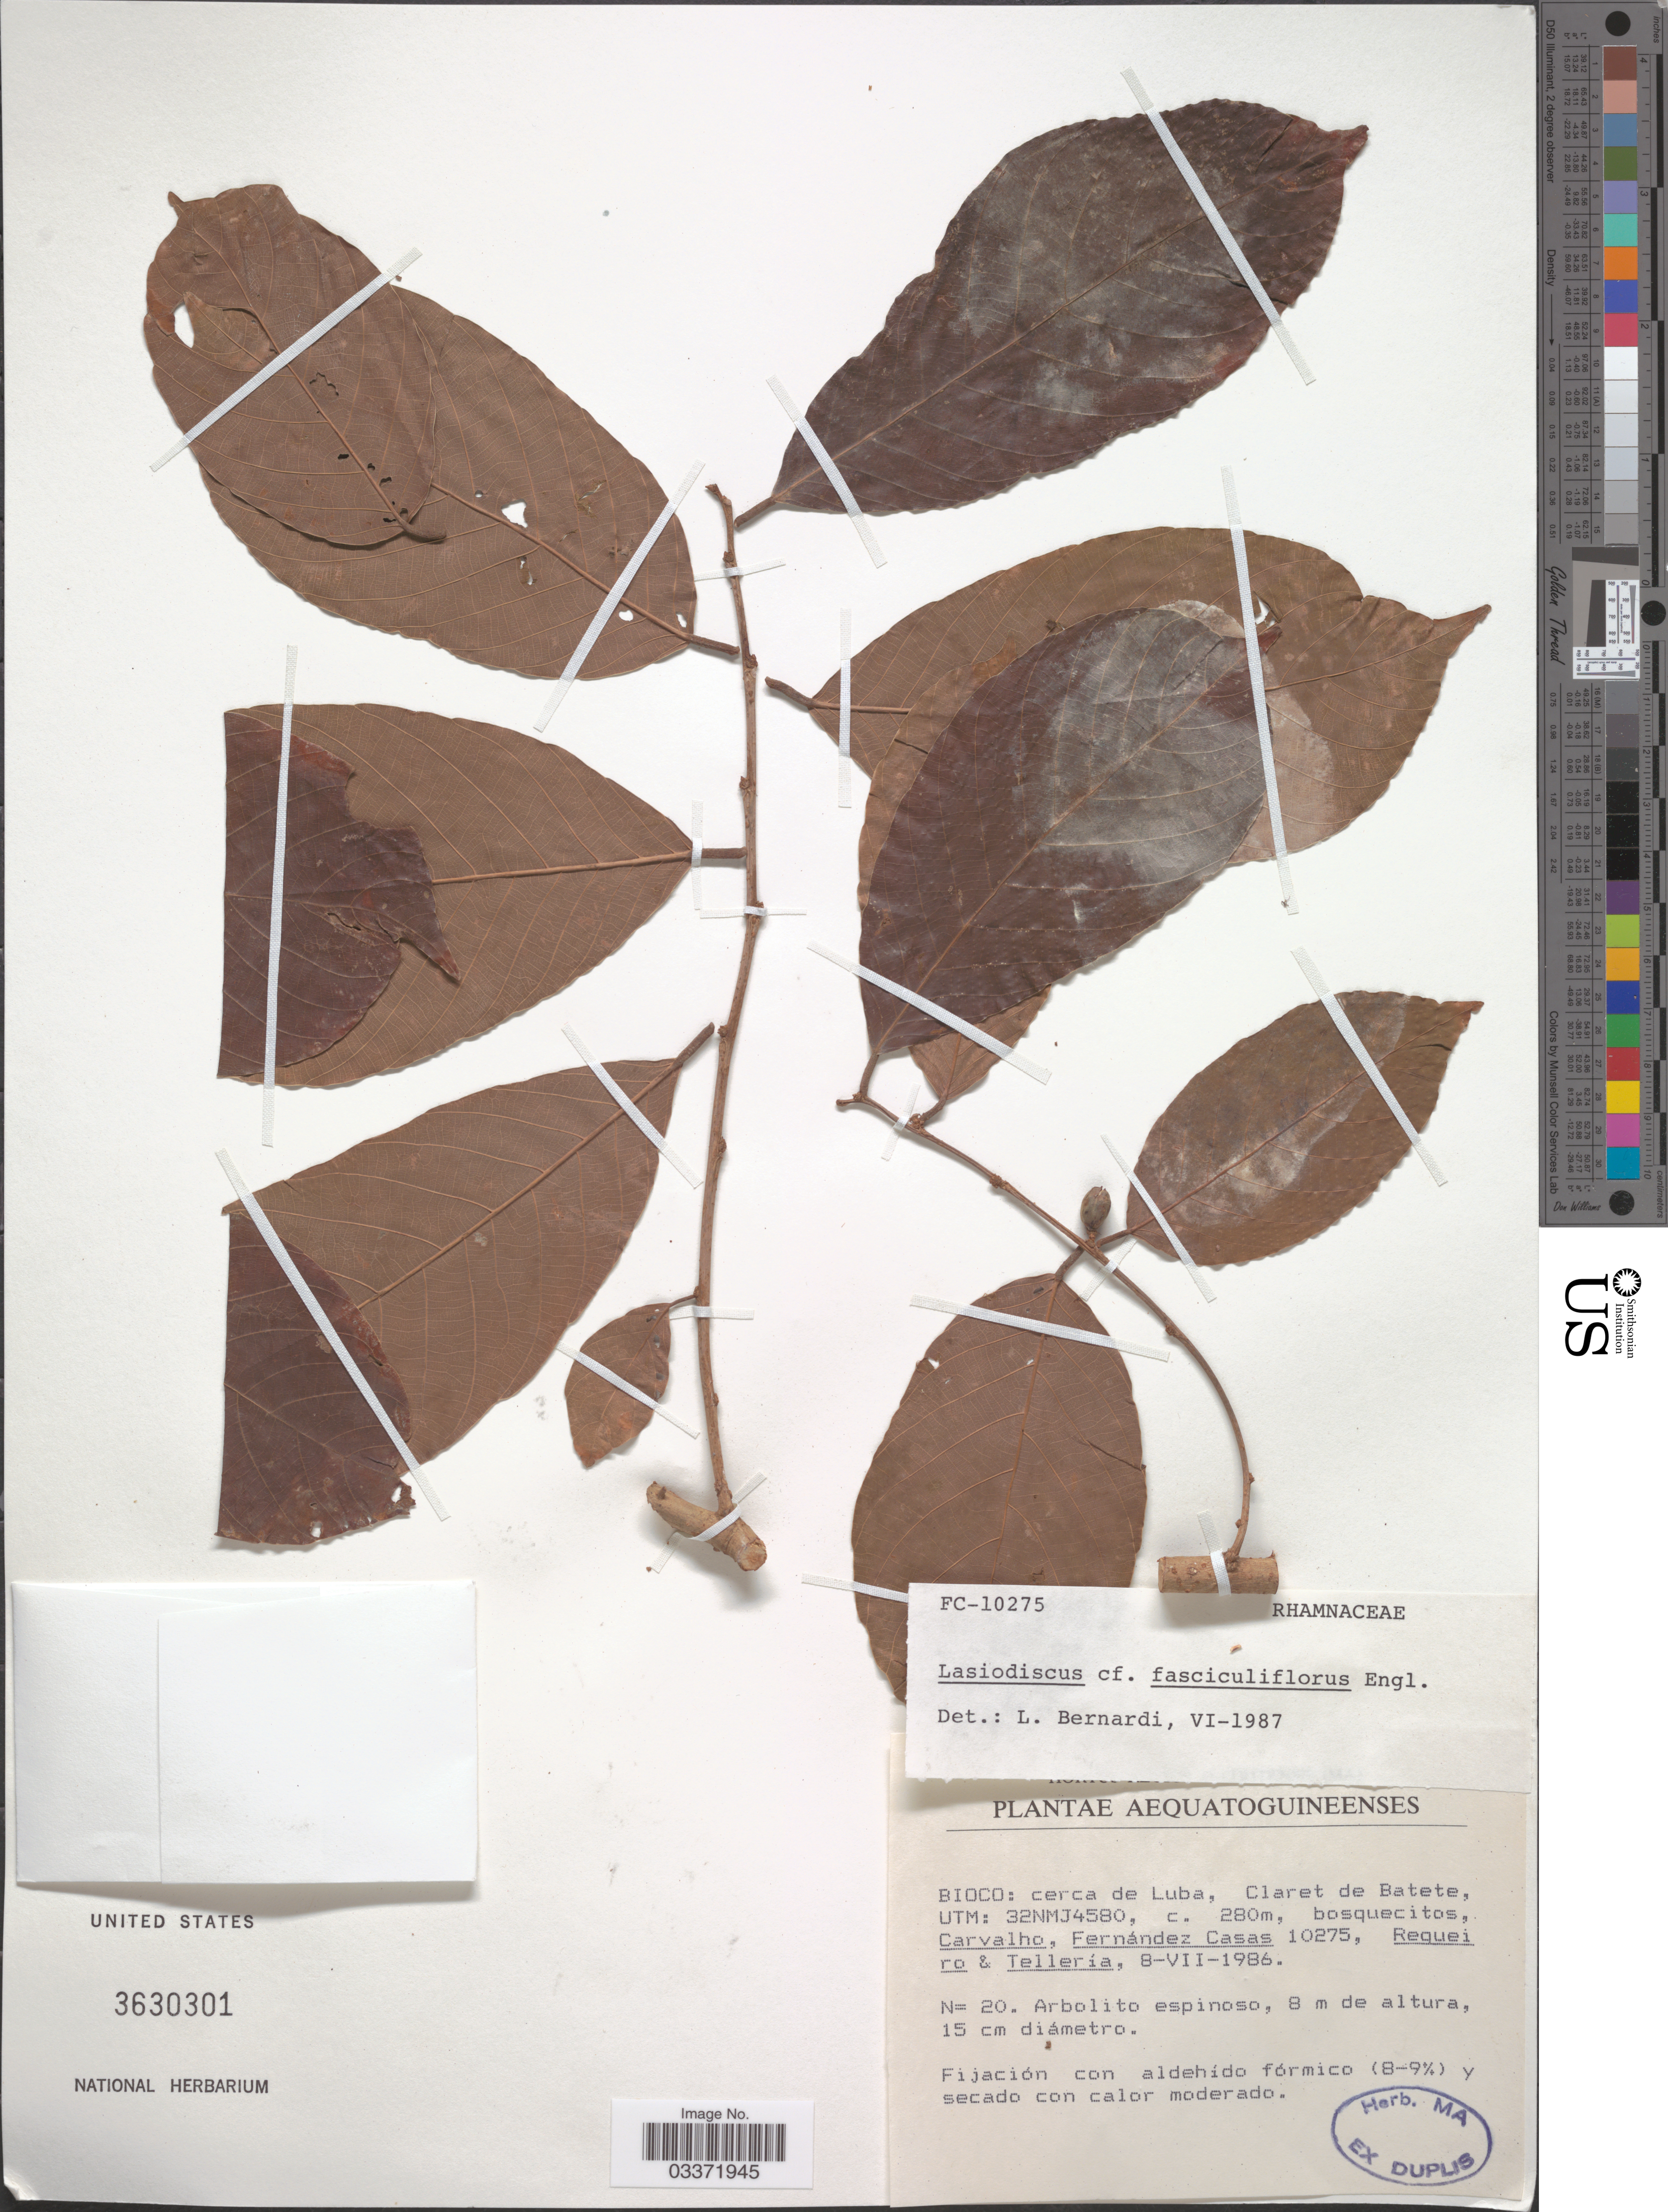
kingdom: Plantae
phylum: Tracheophyta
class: Magnoliopsida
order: Rosales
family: Rhamnaceae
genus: Lasiodiscus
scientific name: Lasiodiscus fasciculiflorus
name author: Engl.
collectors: Carvalho, --, F. Casas, Requeiro, -- & -. Telleria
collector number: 10275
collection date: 1986-07-08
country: Equatorial Guinea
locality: Aequatoguineenses. Bioco: cerca de Luba, Claret de Batete, UTM: 32NMJ4580.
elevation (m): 280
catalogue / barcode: US 3630301